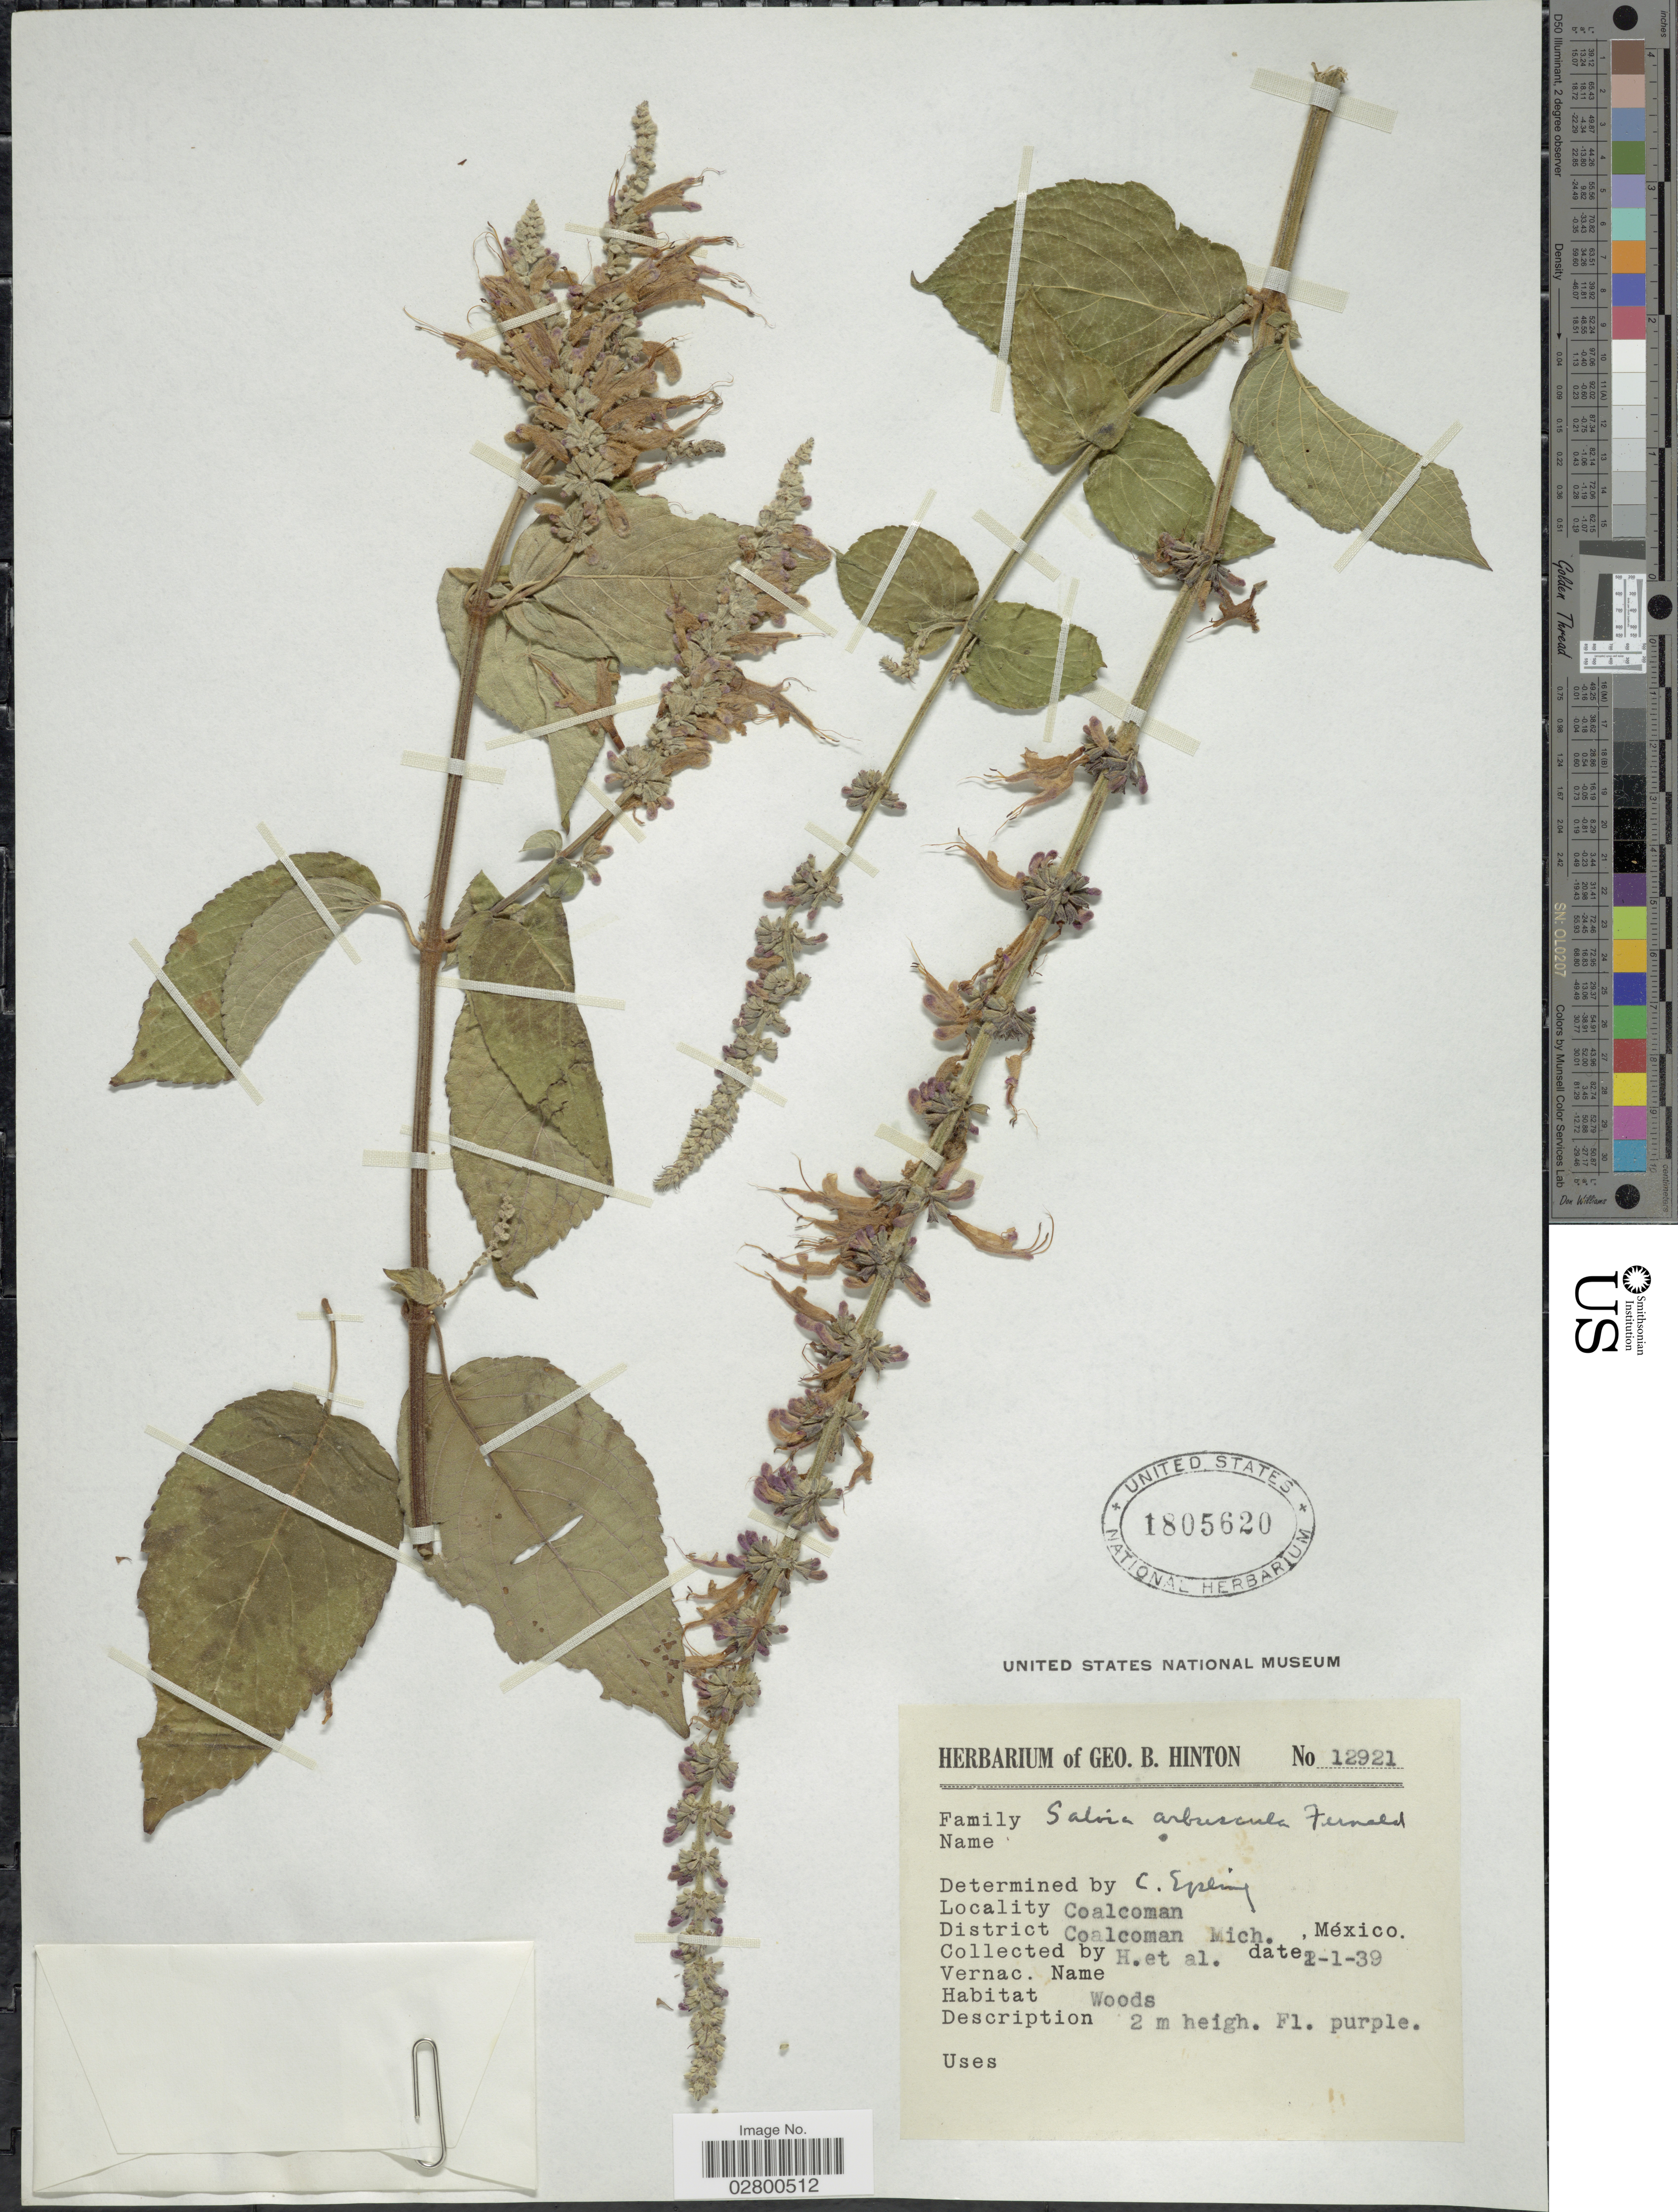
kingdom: Plantae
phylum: Tracheophyta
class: Magnoliopsida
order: Lamiales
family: Lamiaceae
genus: Salvia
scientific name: Salvia arbuscula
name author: Fernald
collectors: G. B. Hinton & et al.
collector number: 12921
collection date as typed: Transcribed d/m/y: 1/1/39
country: Mexico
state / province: Michoacán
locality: Coalcoman. District Coalcoman.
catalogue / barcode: US 1805620